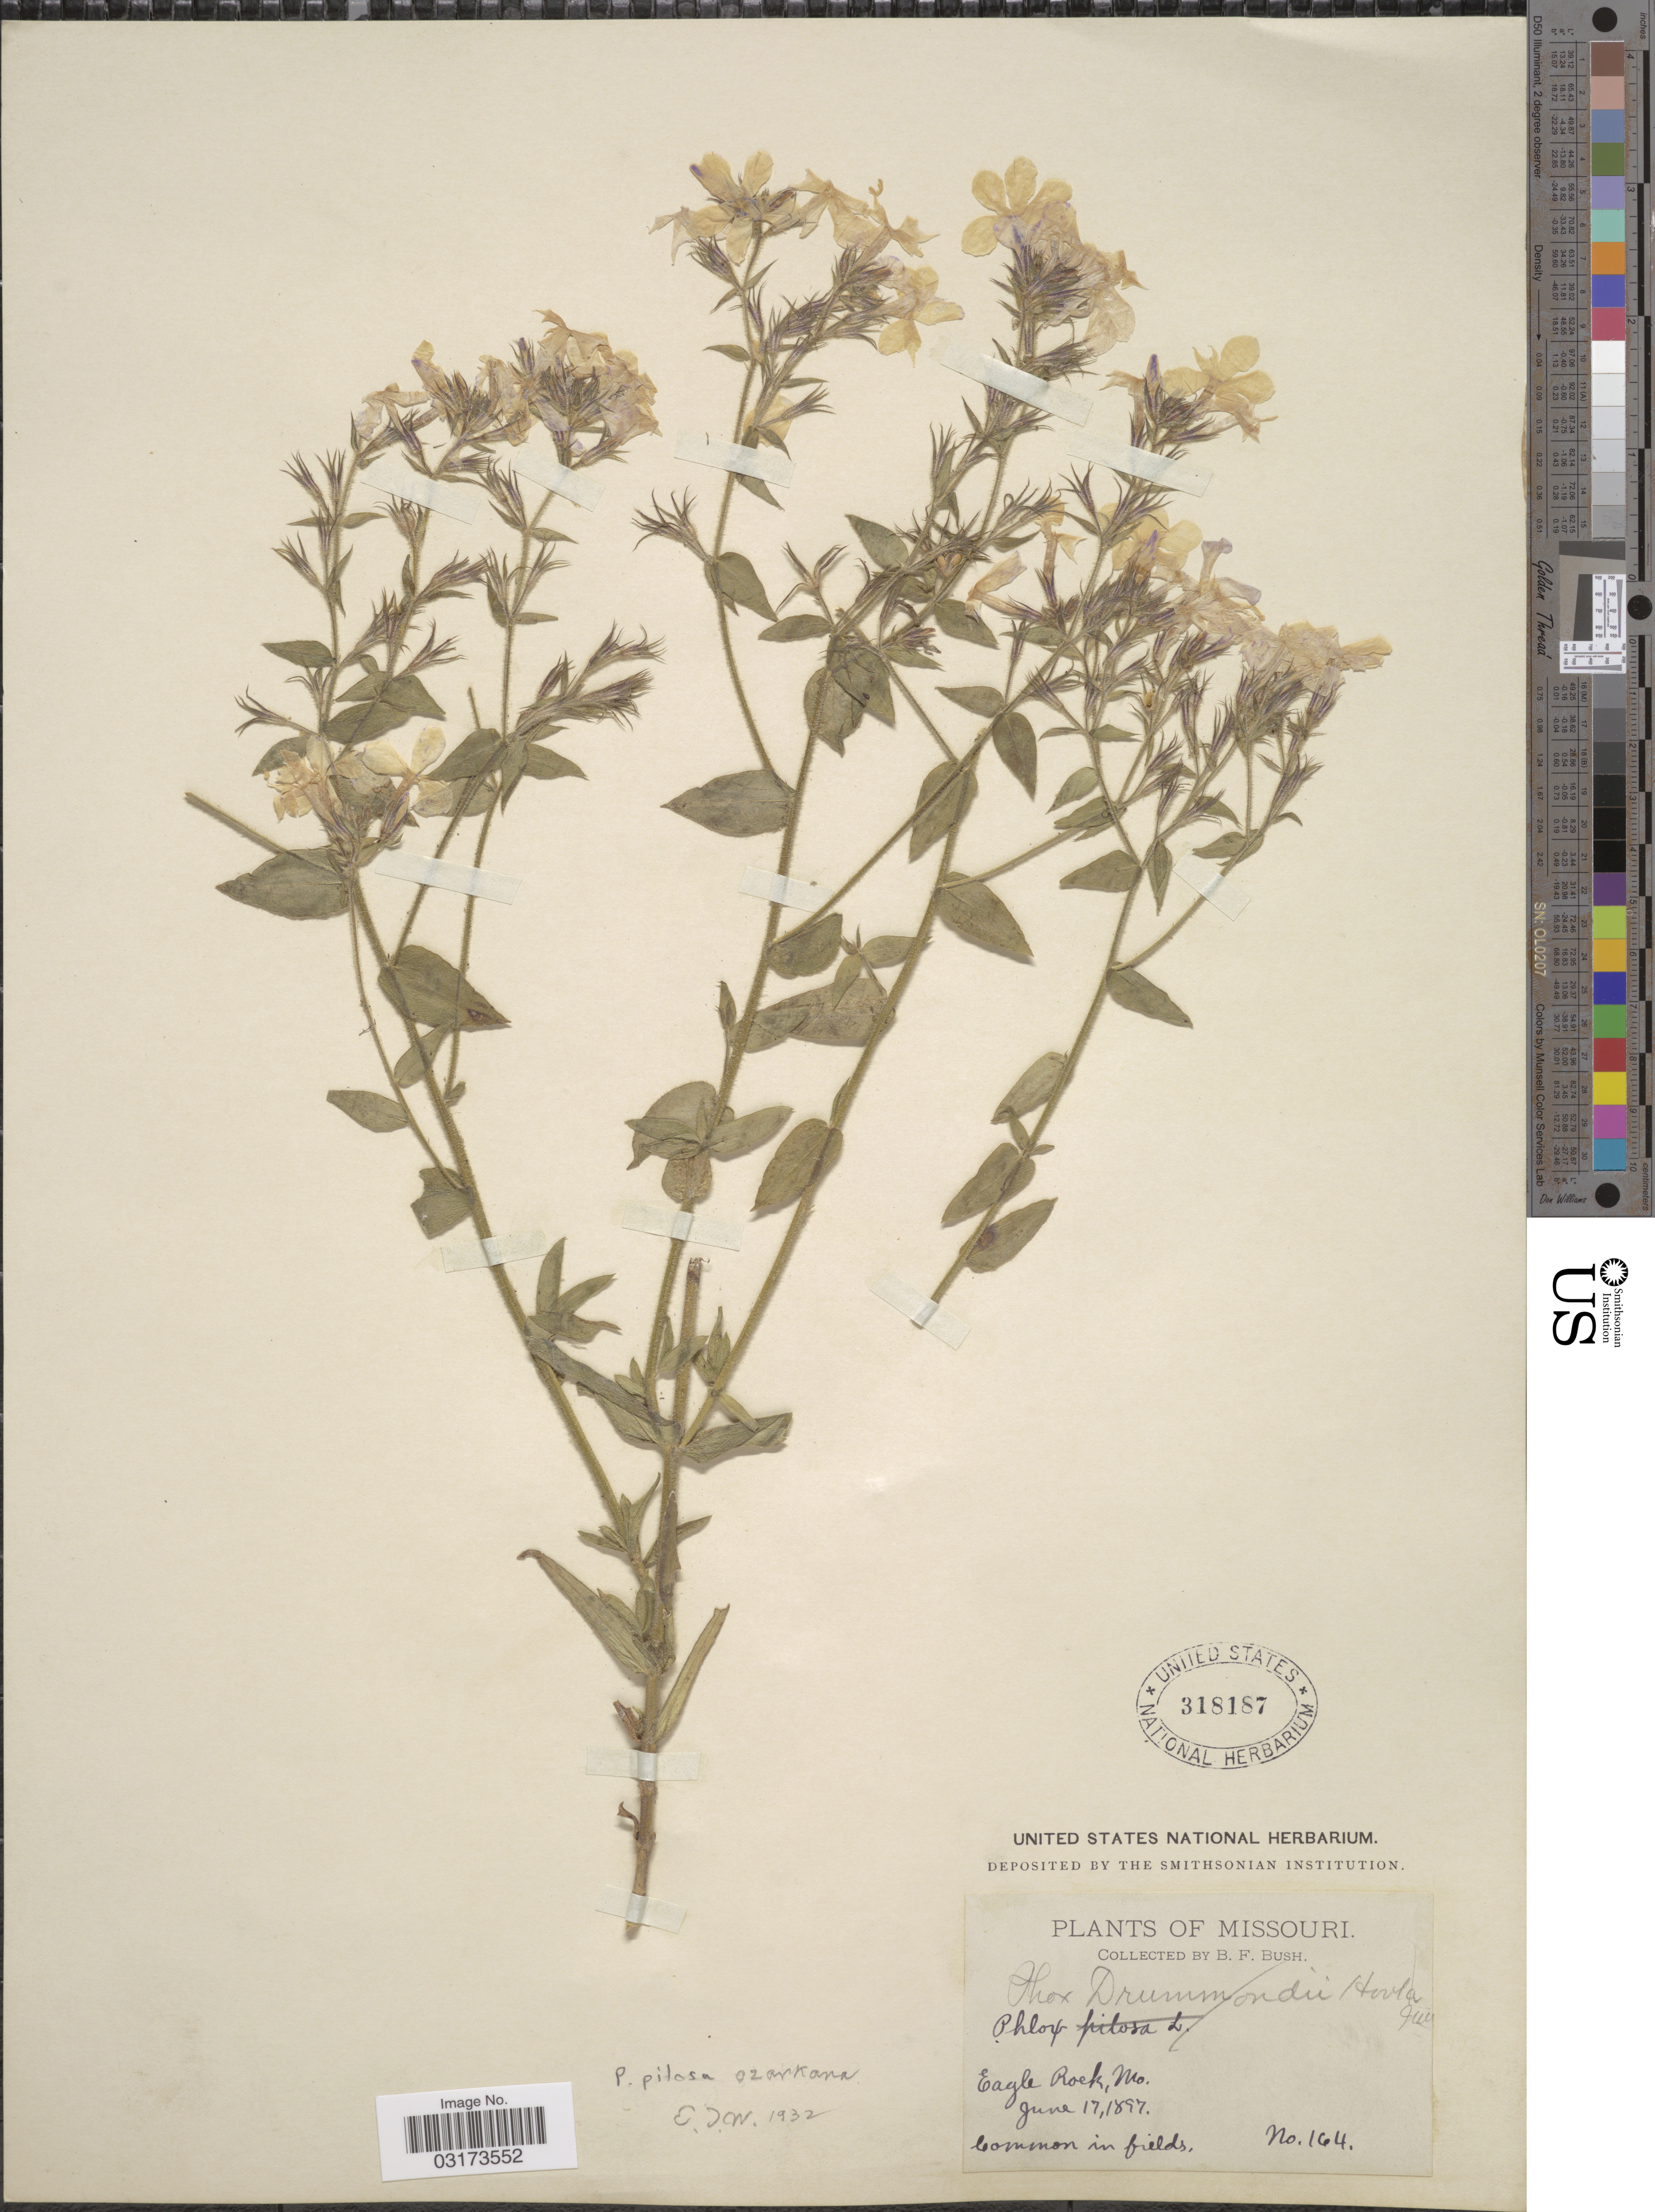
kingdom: Plantae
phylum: Tracheophyta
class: Magnoliopsida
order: Ericales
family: Polemoniaceae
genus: Phlox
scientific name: Phlox pilosa subsp. ozarkana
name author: (Wherry) Wherry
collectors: B. F. Bush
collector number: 164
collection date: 1897-06-17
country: United States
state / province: Missouri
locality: Eagle Rock.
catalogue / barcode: US 318187